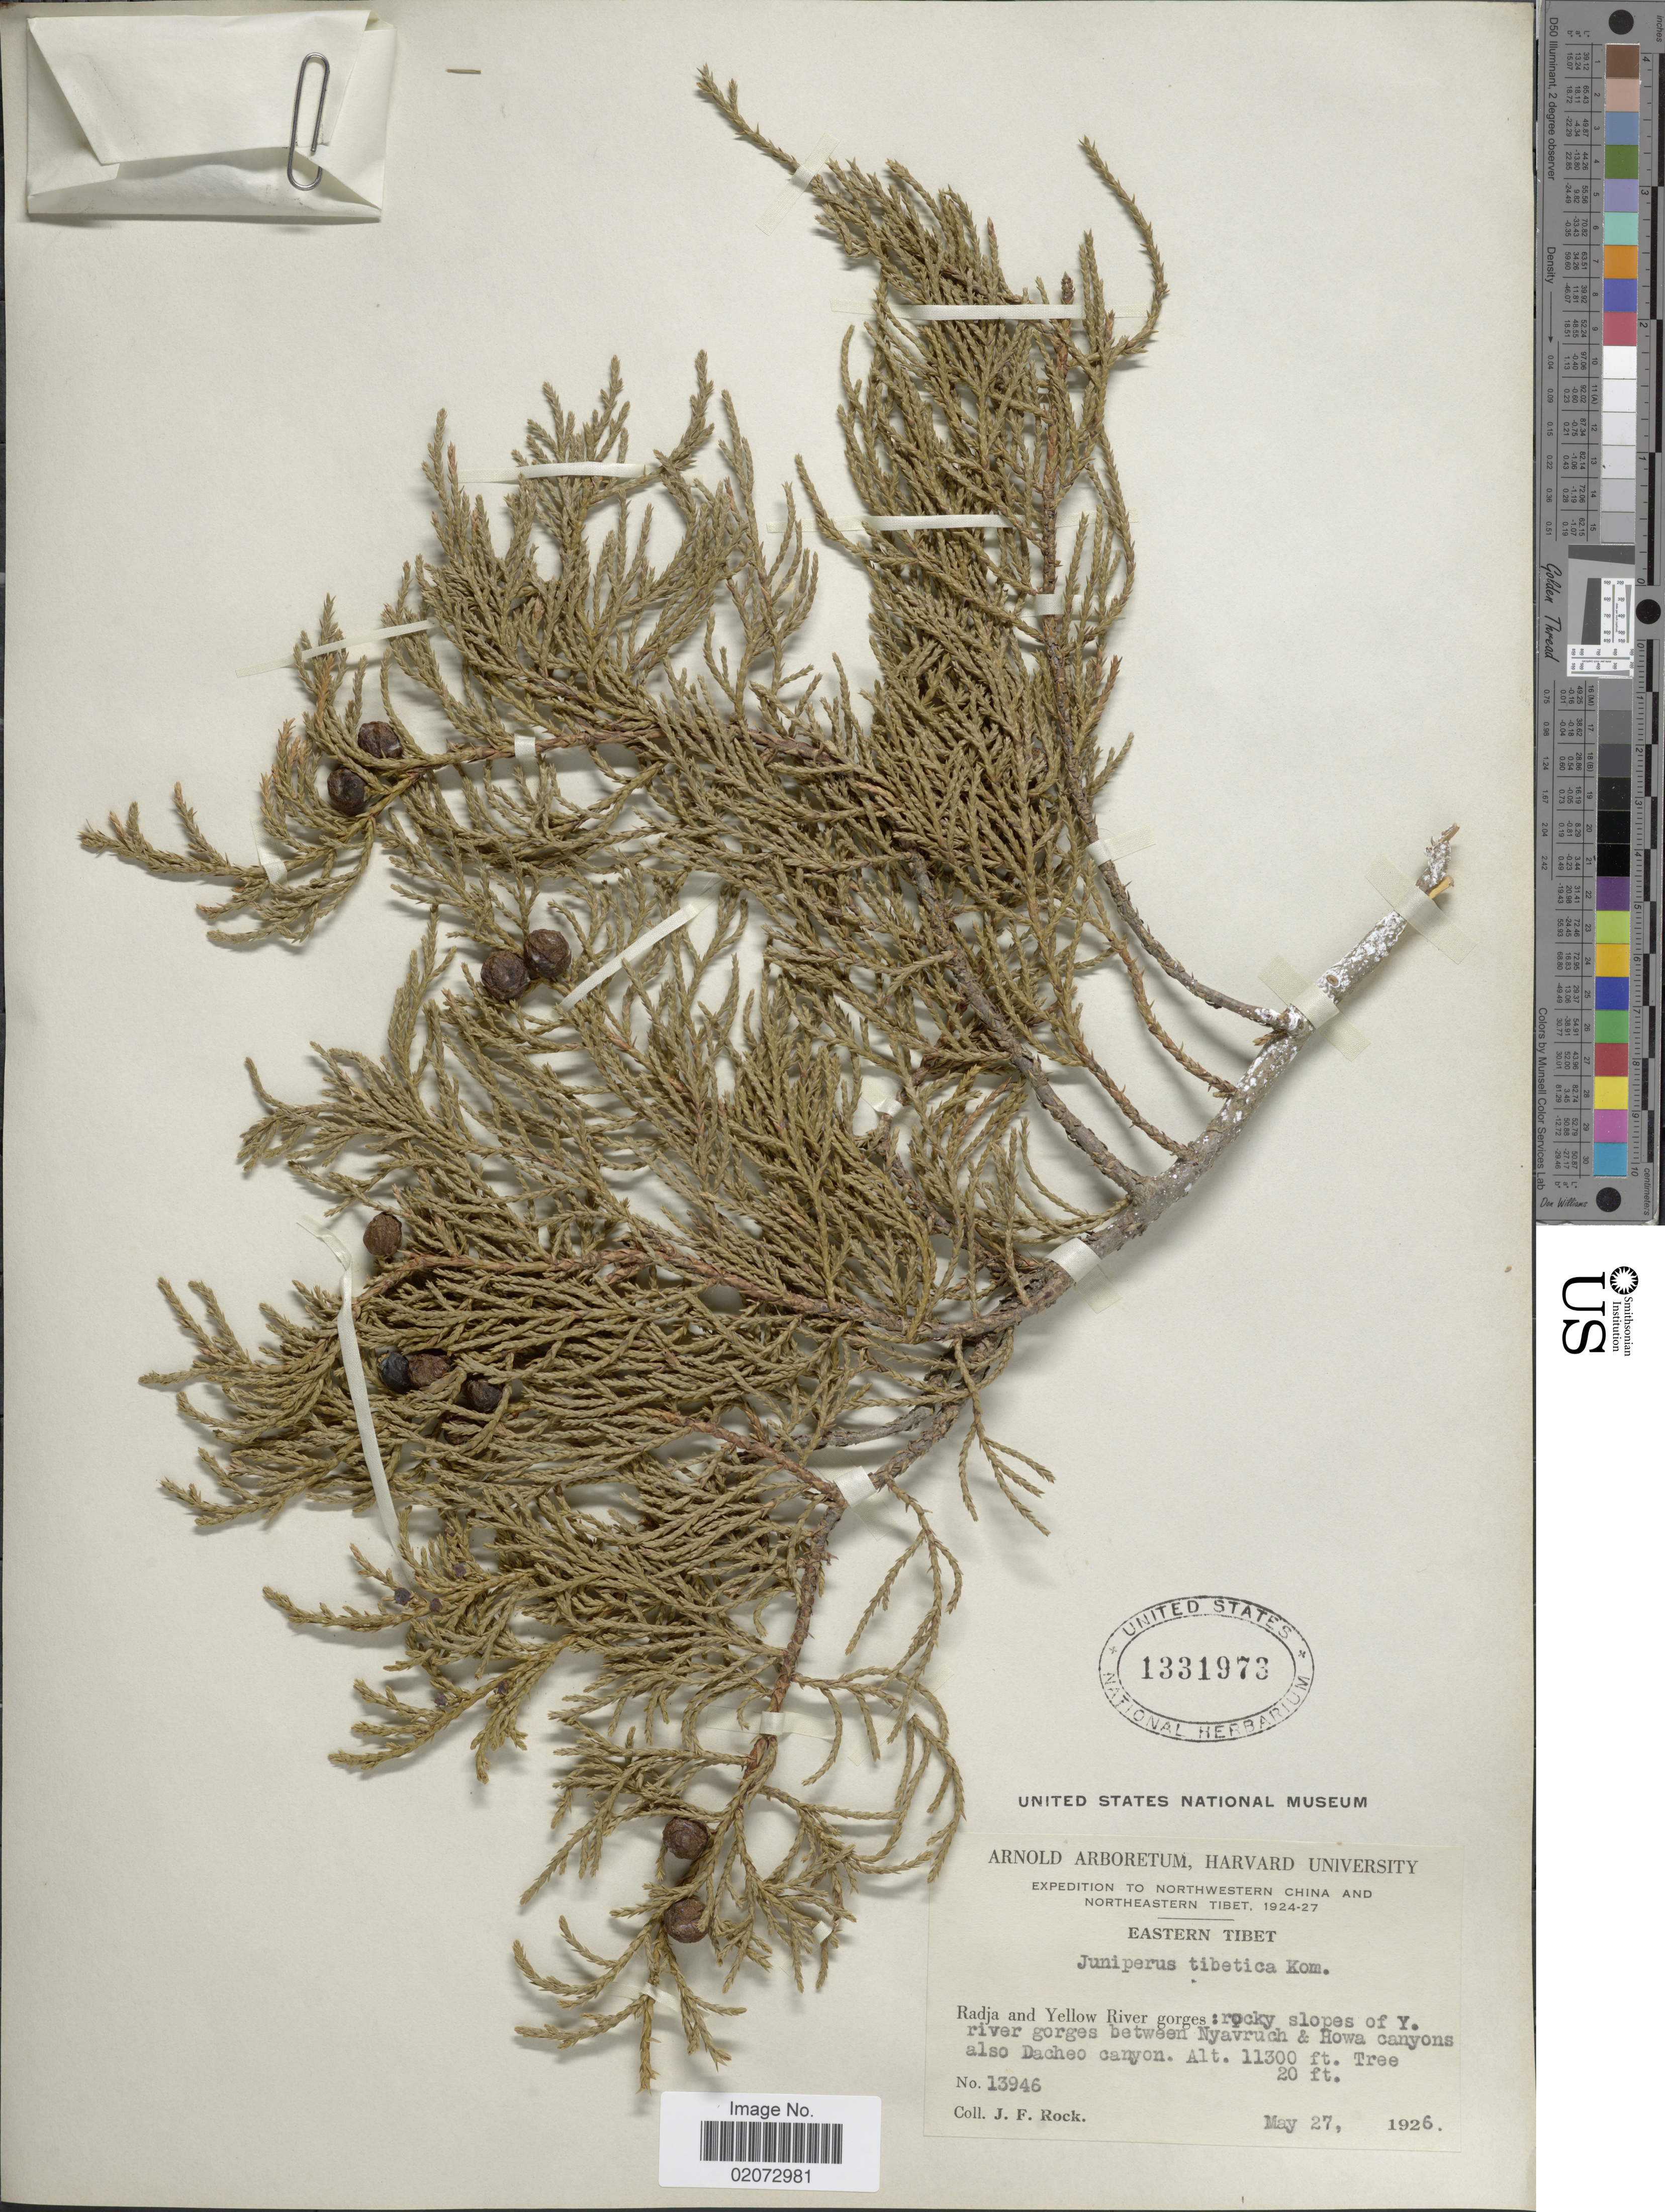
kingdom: Plantae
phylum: Tracheophyta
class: Pinopsida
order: Pinales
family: Cupressaceae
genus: Juniperus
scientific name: Juniperus tibetica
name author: Kom.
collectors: J. Rock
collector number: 139646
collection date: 1926-05-27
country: China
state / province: Xizang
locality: Eastern Tibet. Radja and Yellow River gorges: rocky slopes of Y. river gorges between Nyavruch & Rowa canyons also Dacheo canyon.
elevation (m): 3444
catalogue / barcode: US 1331973